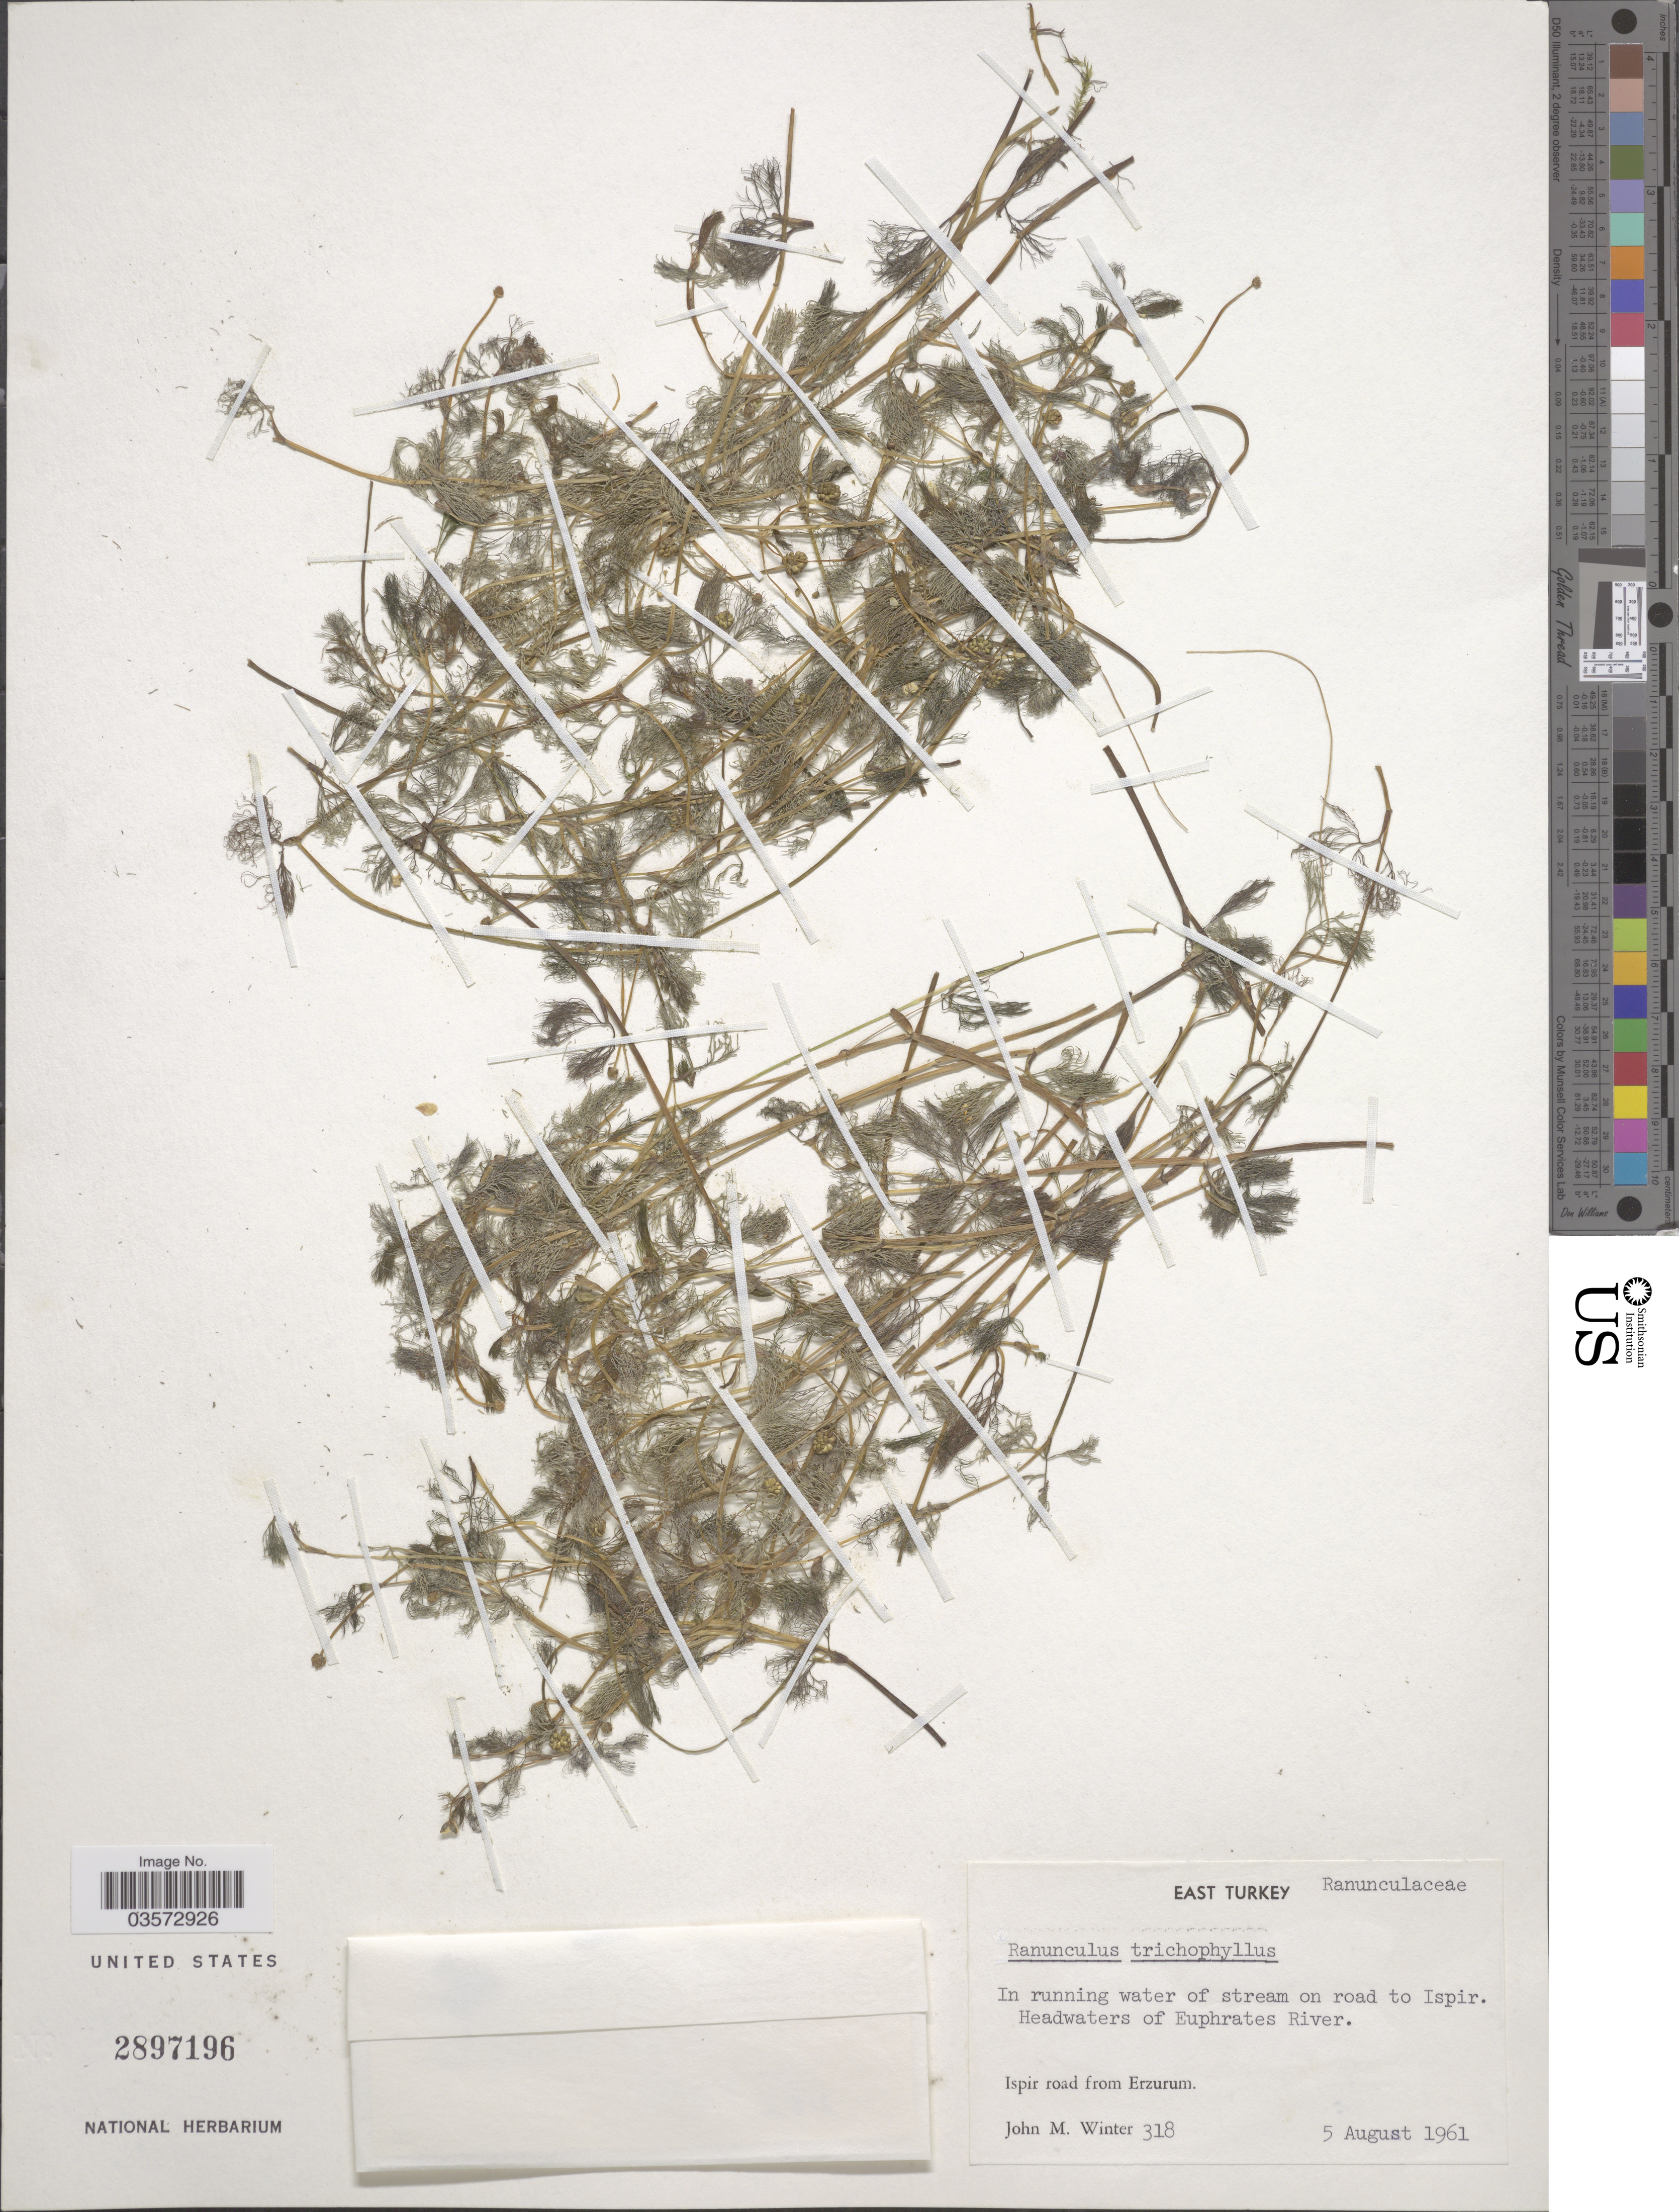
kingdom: Plantae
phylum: Tracheophyta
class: Magnoliopsida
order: Ranunculales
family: Ranunculaceae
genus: Ranunculus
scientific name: Ranunculus trichophyllus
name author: Chaix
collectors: J. M. Winter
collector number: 318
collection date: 1961-08-05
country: Turkey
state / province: Erzurum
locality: In running water of stream on road to Ispir. Headwaters of Euphrates River. Ispir road from Erzurum.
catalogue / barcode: US 2897196